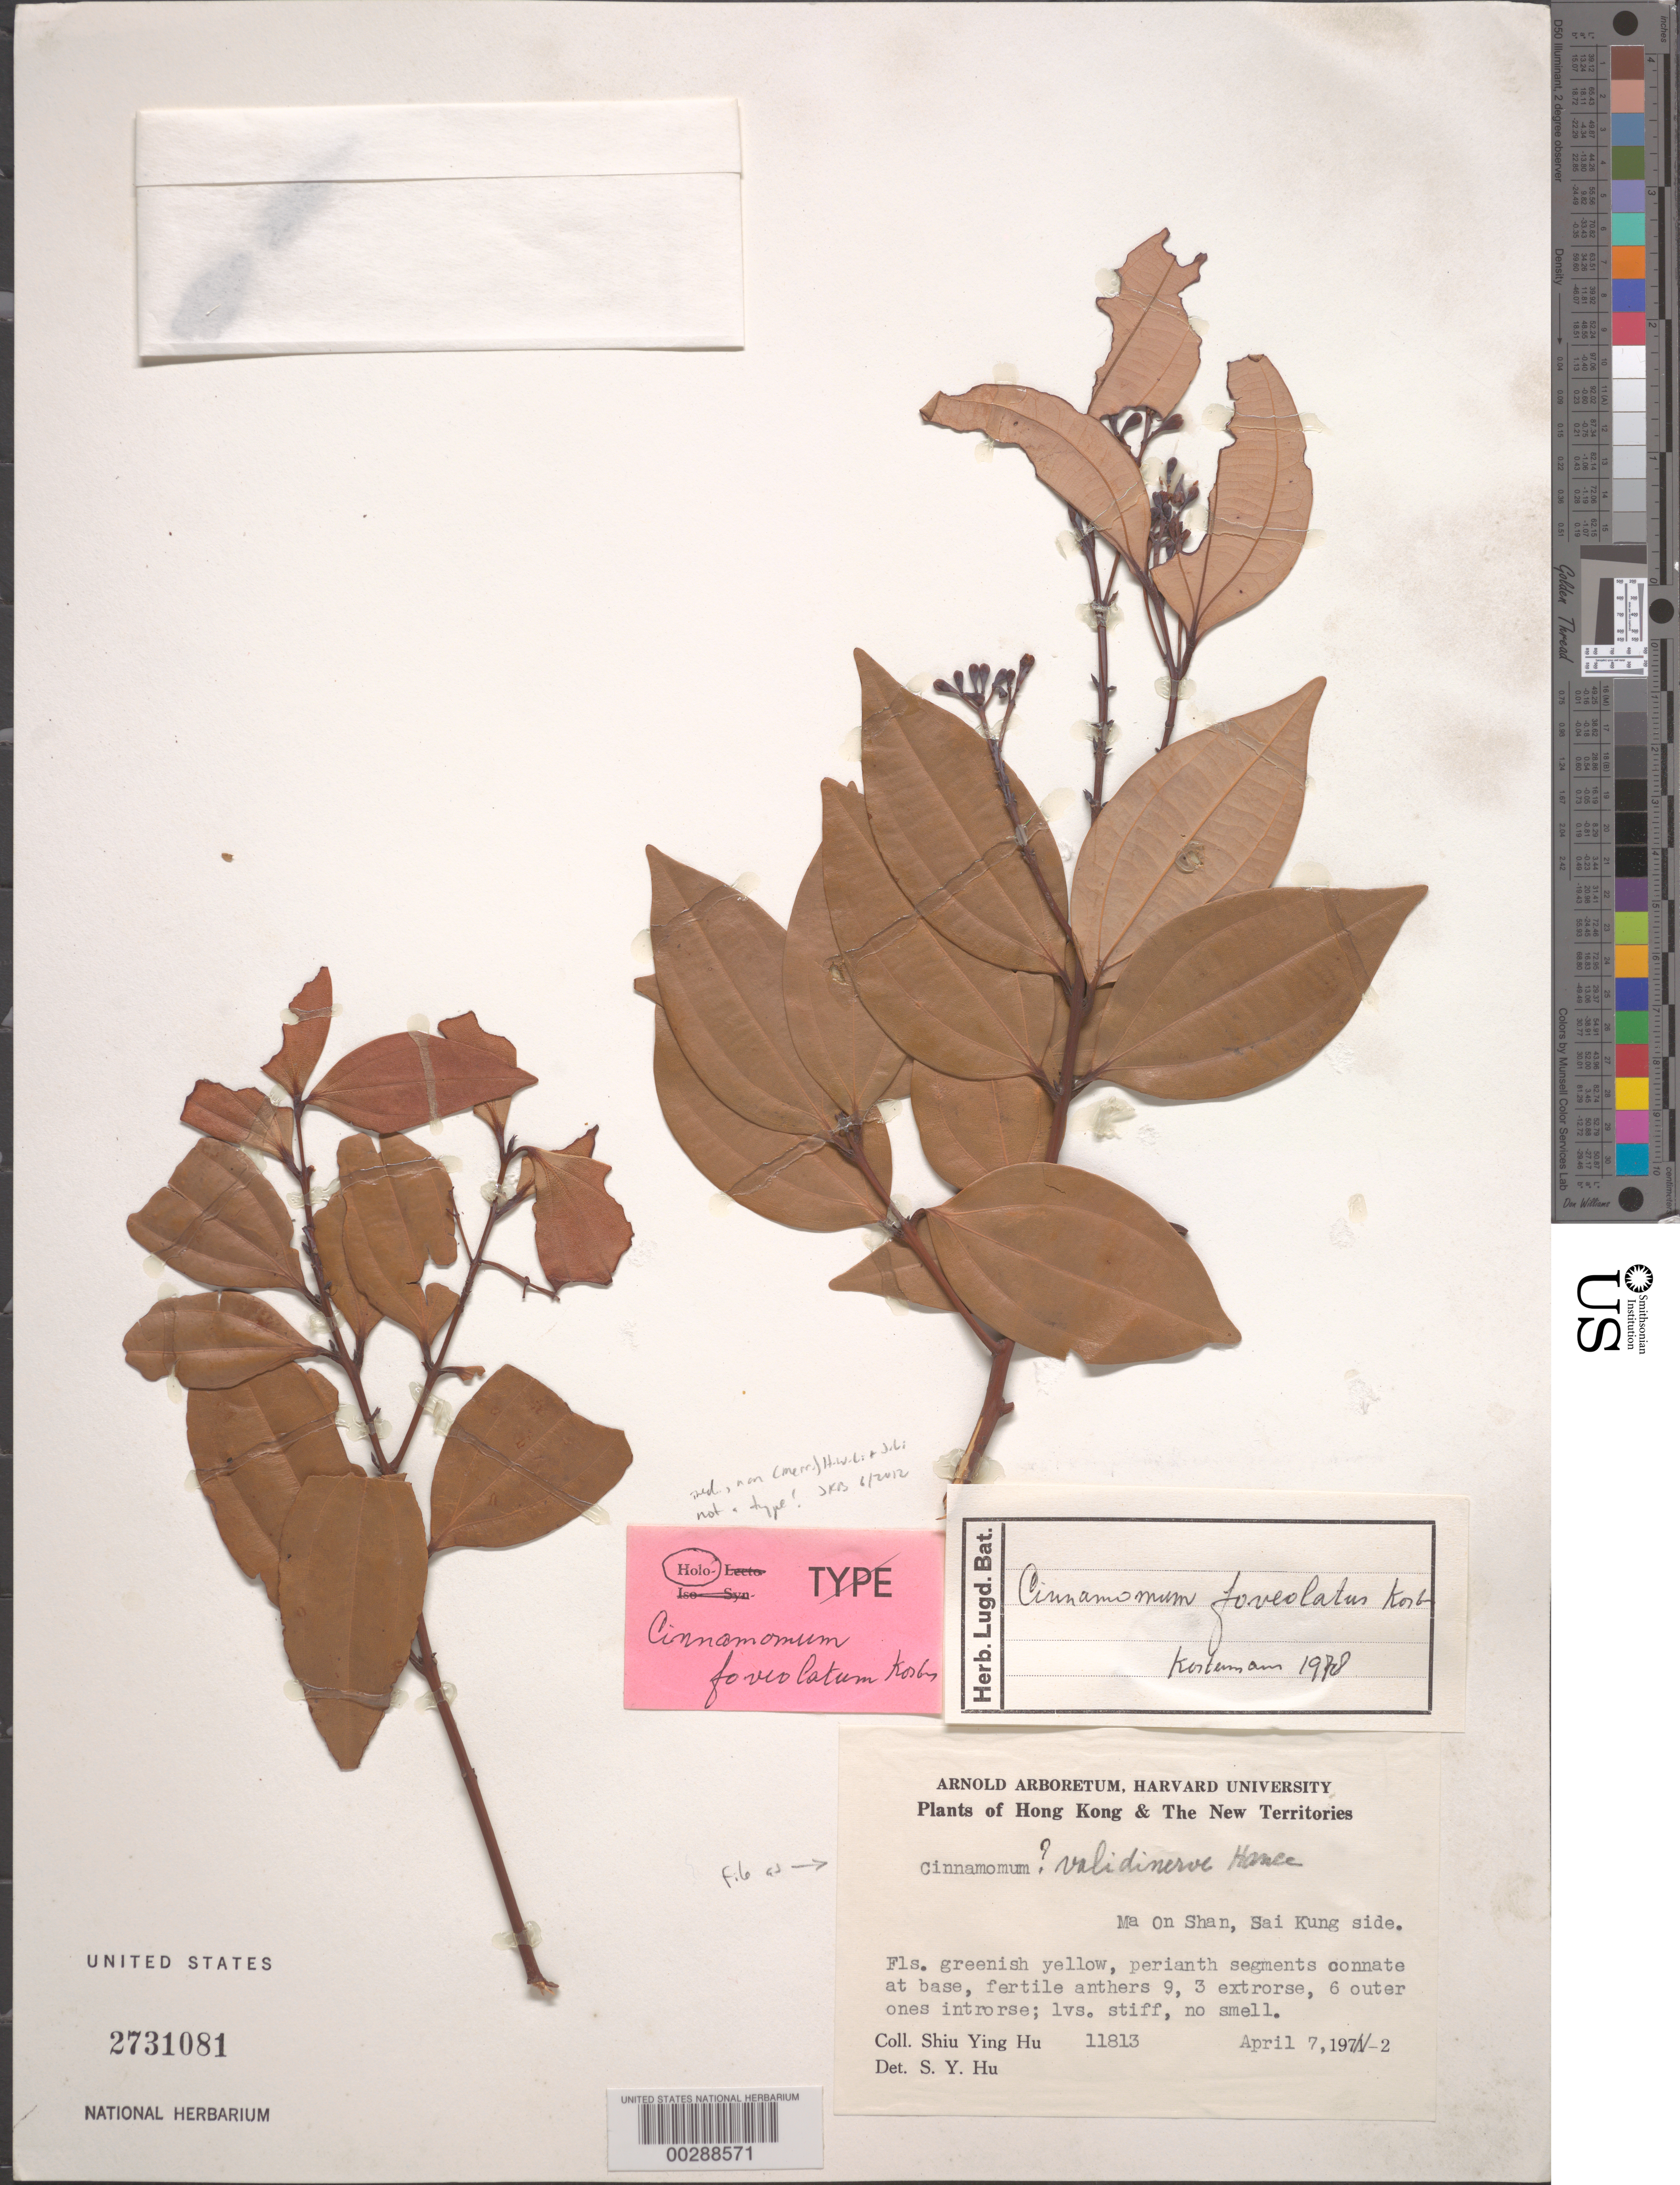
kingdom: Plantae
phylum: Tracheophyta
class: Magnoliopsida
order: Laurales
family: Lauraceae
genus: Cinnamomum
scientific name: Cinnamomum validinerve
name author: Hance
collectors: S. Y. Hu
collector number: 11813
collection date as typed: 07 Apr 1972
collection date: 1972-04-07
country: China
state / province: Hong Kong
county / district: New Territories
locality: Ma on Shan, Sai Kung side.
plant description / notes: annotated as holotype of Cinnamomum foveolatum Kosterm., ined. name apparently never published. Specimen re-filed in main herbarium.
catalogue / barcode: US 2731081